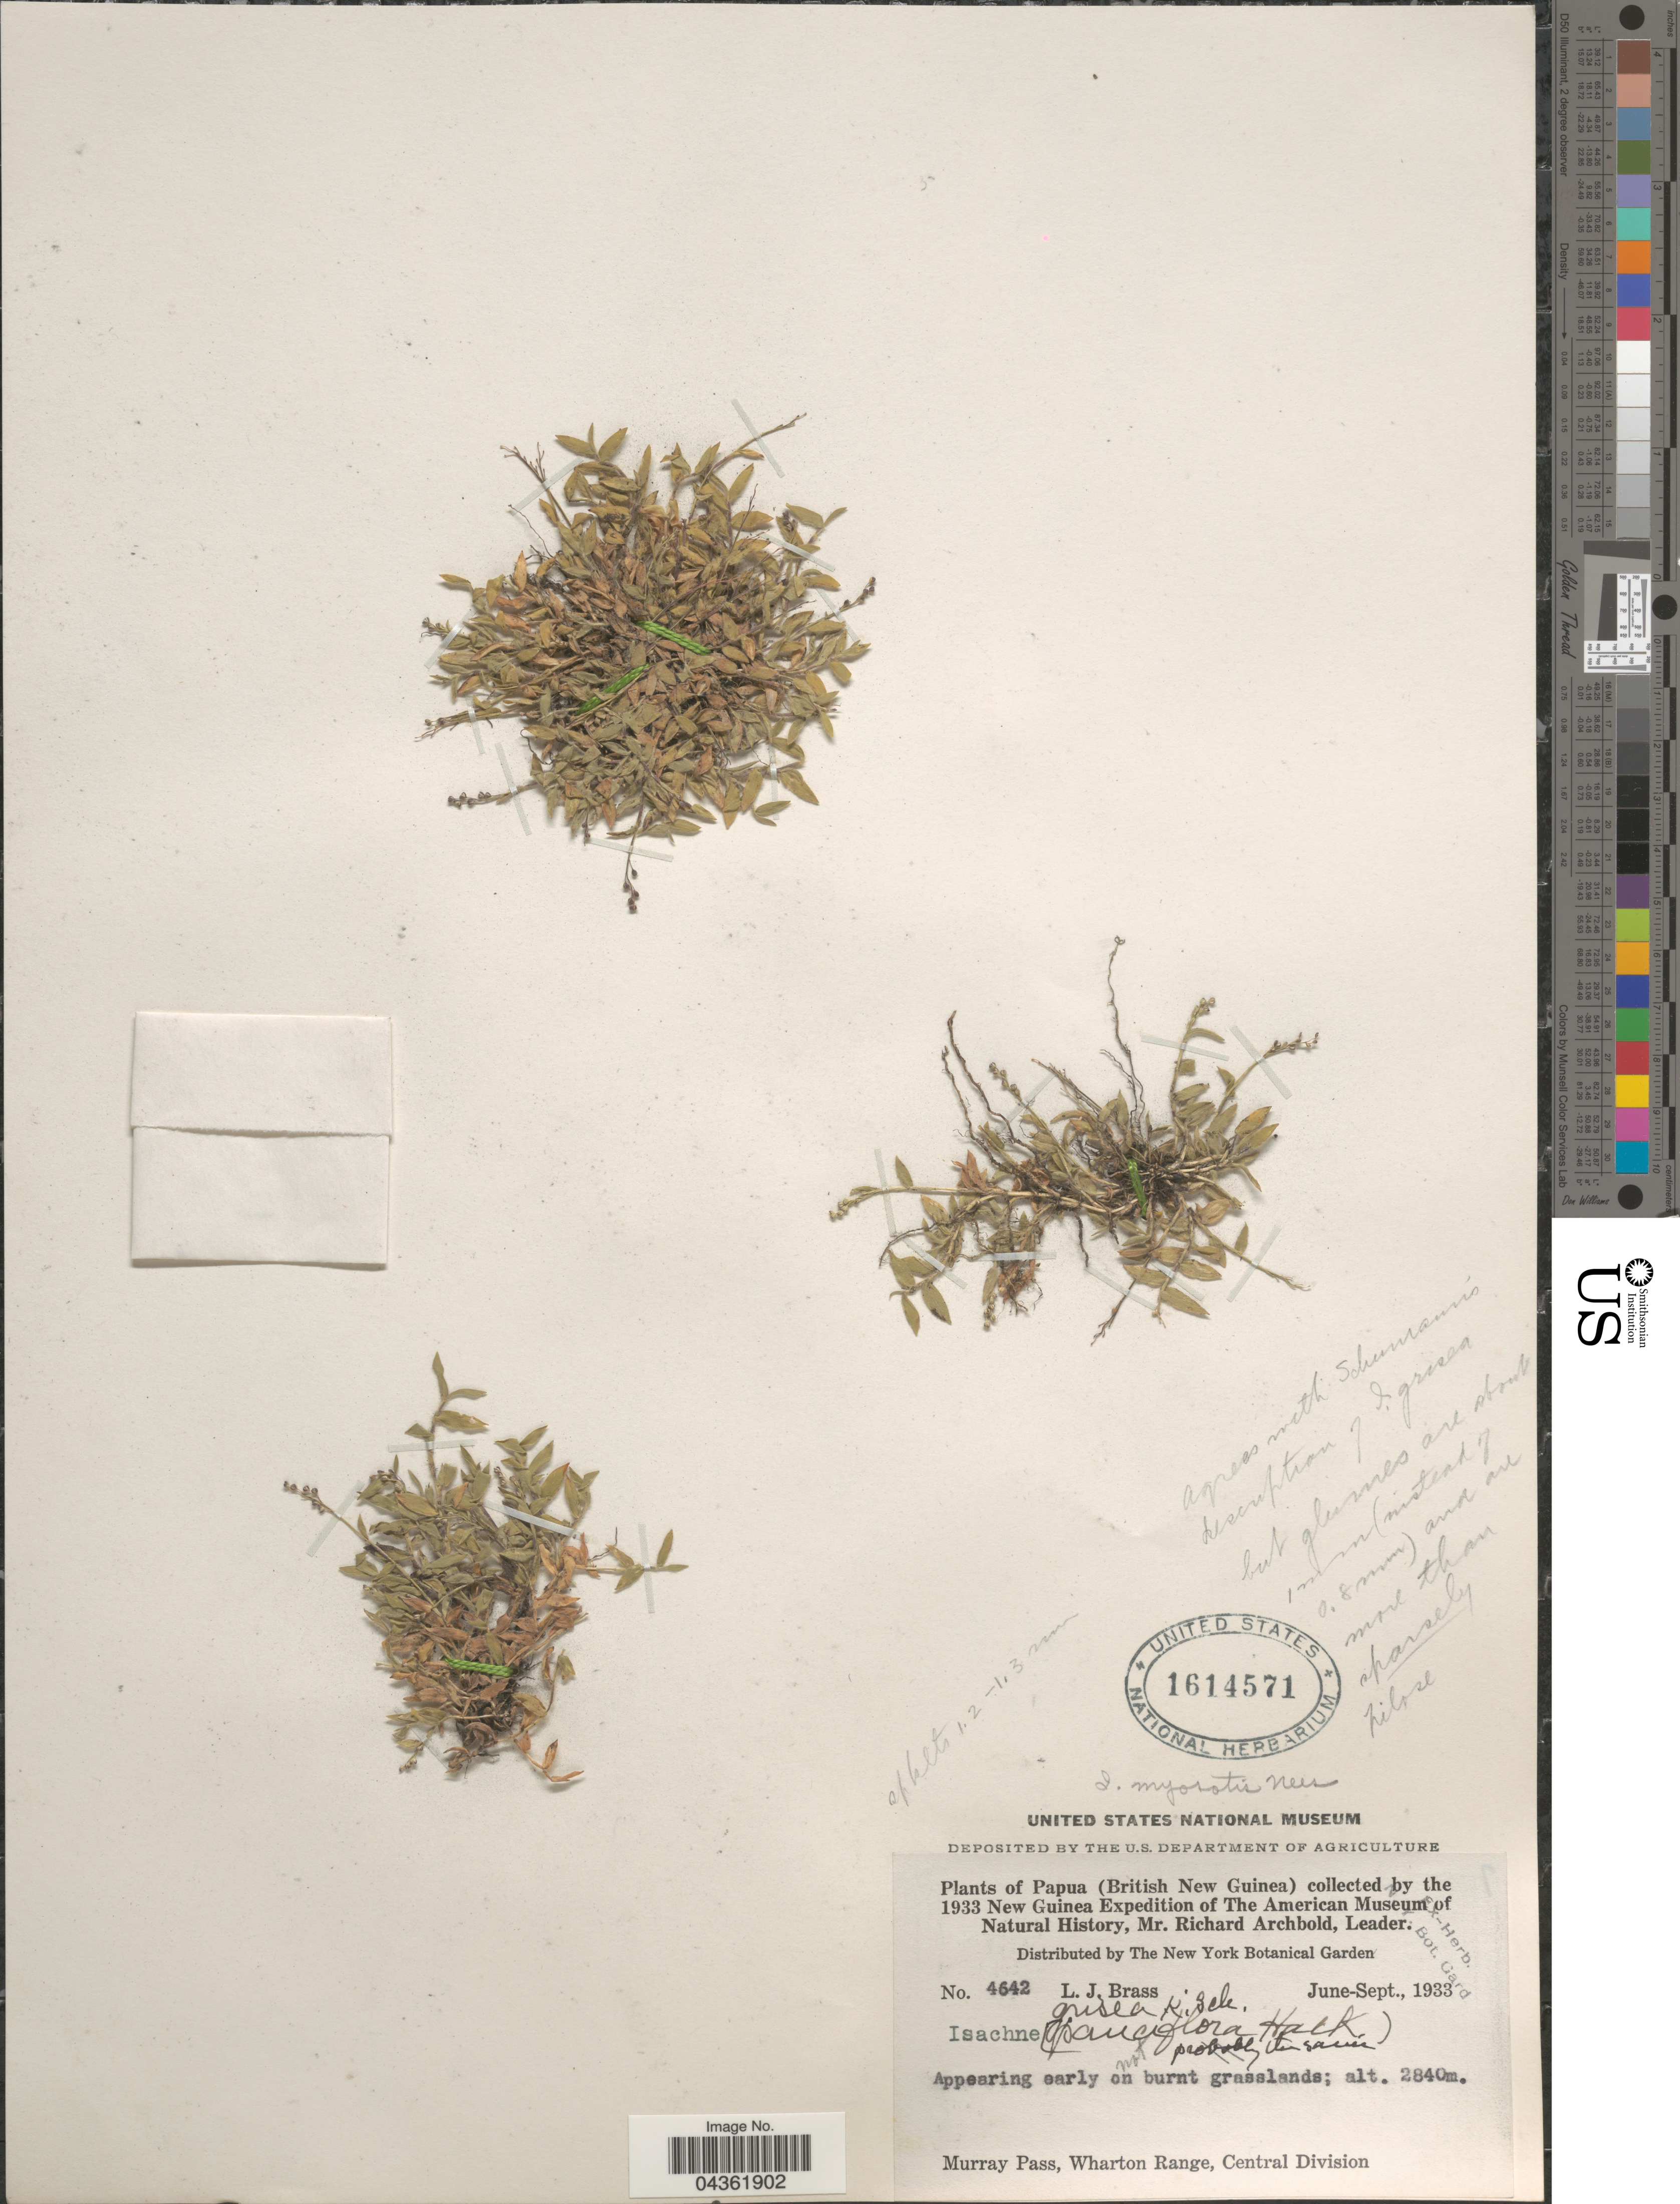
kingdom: Plantae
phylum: Tracheophyta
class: Liliopsida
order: Poales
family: Poaceae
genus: Isachne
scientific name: Isachne myosotis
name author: Nees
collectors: L. J. Brass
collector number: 4642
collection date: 1933-06/1933-09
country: Papua New Guinea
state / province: Central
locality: Papua (British New Guinea). 1933 New Guinea Expedition of The American Museum of Natural History. Murray Pass, Wharton Range, Central Division.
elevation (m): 2840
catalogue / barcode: US 1614571